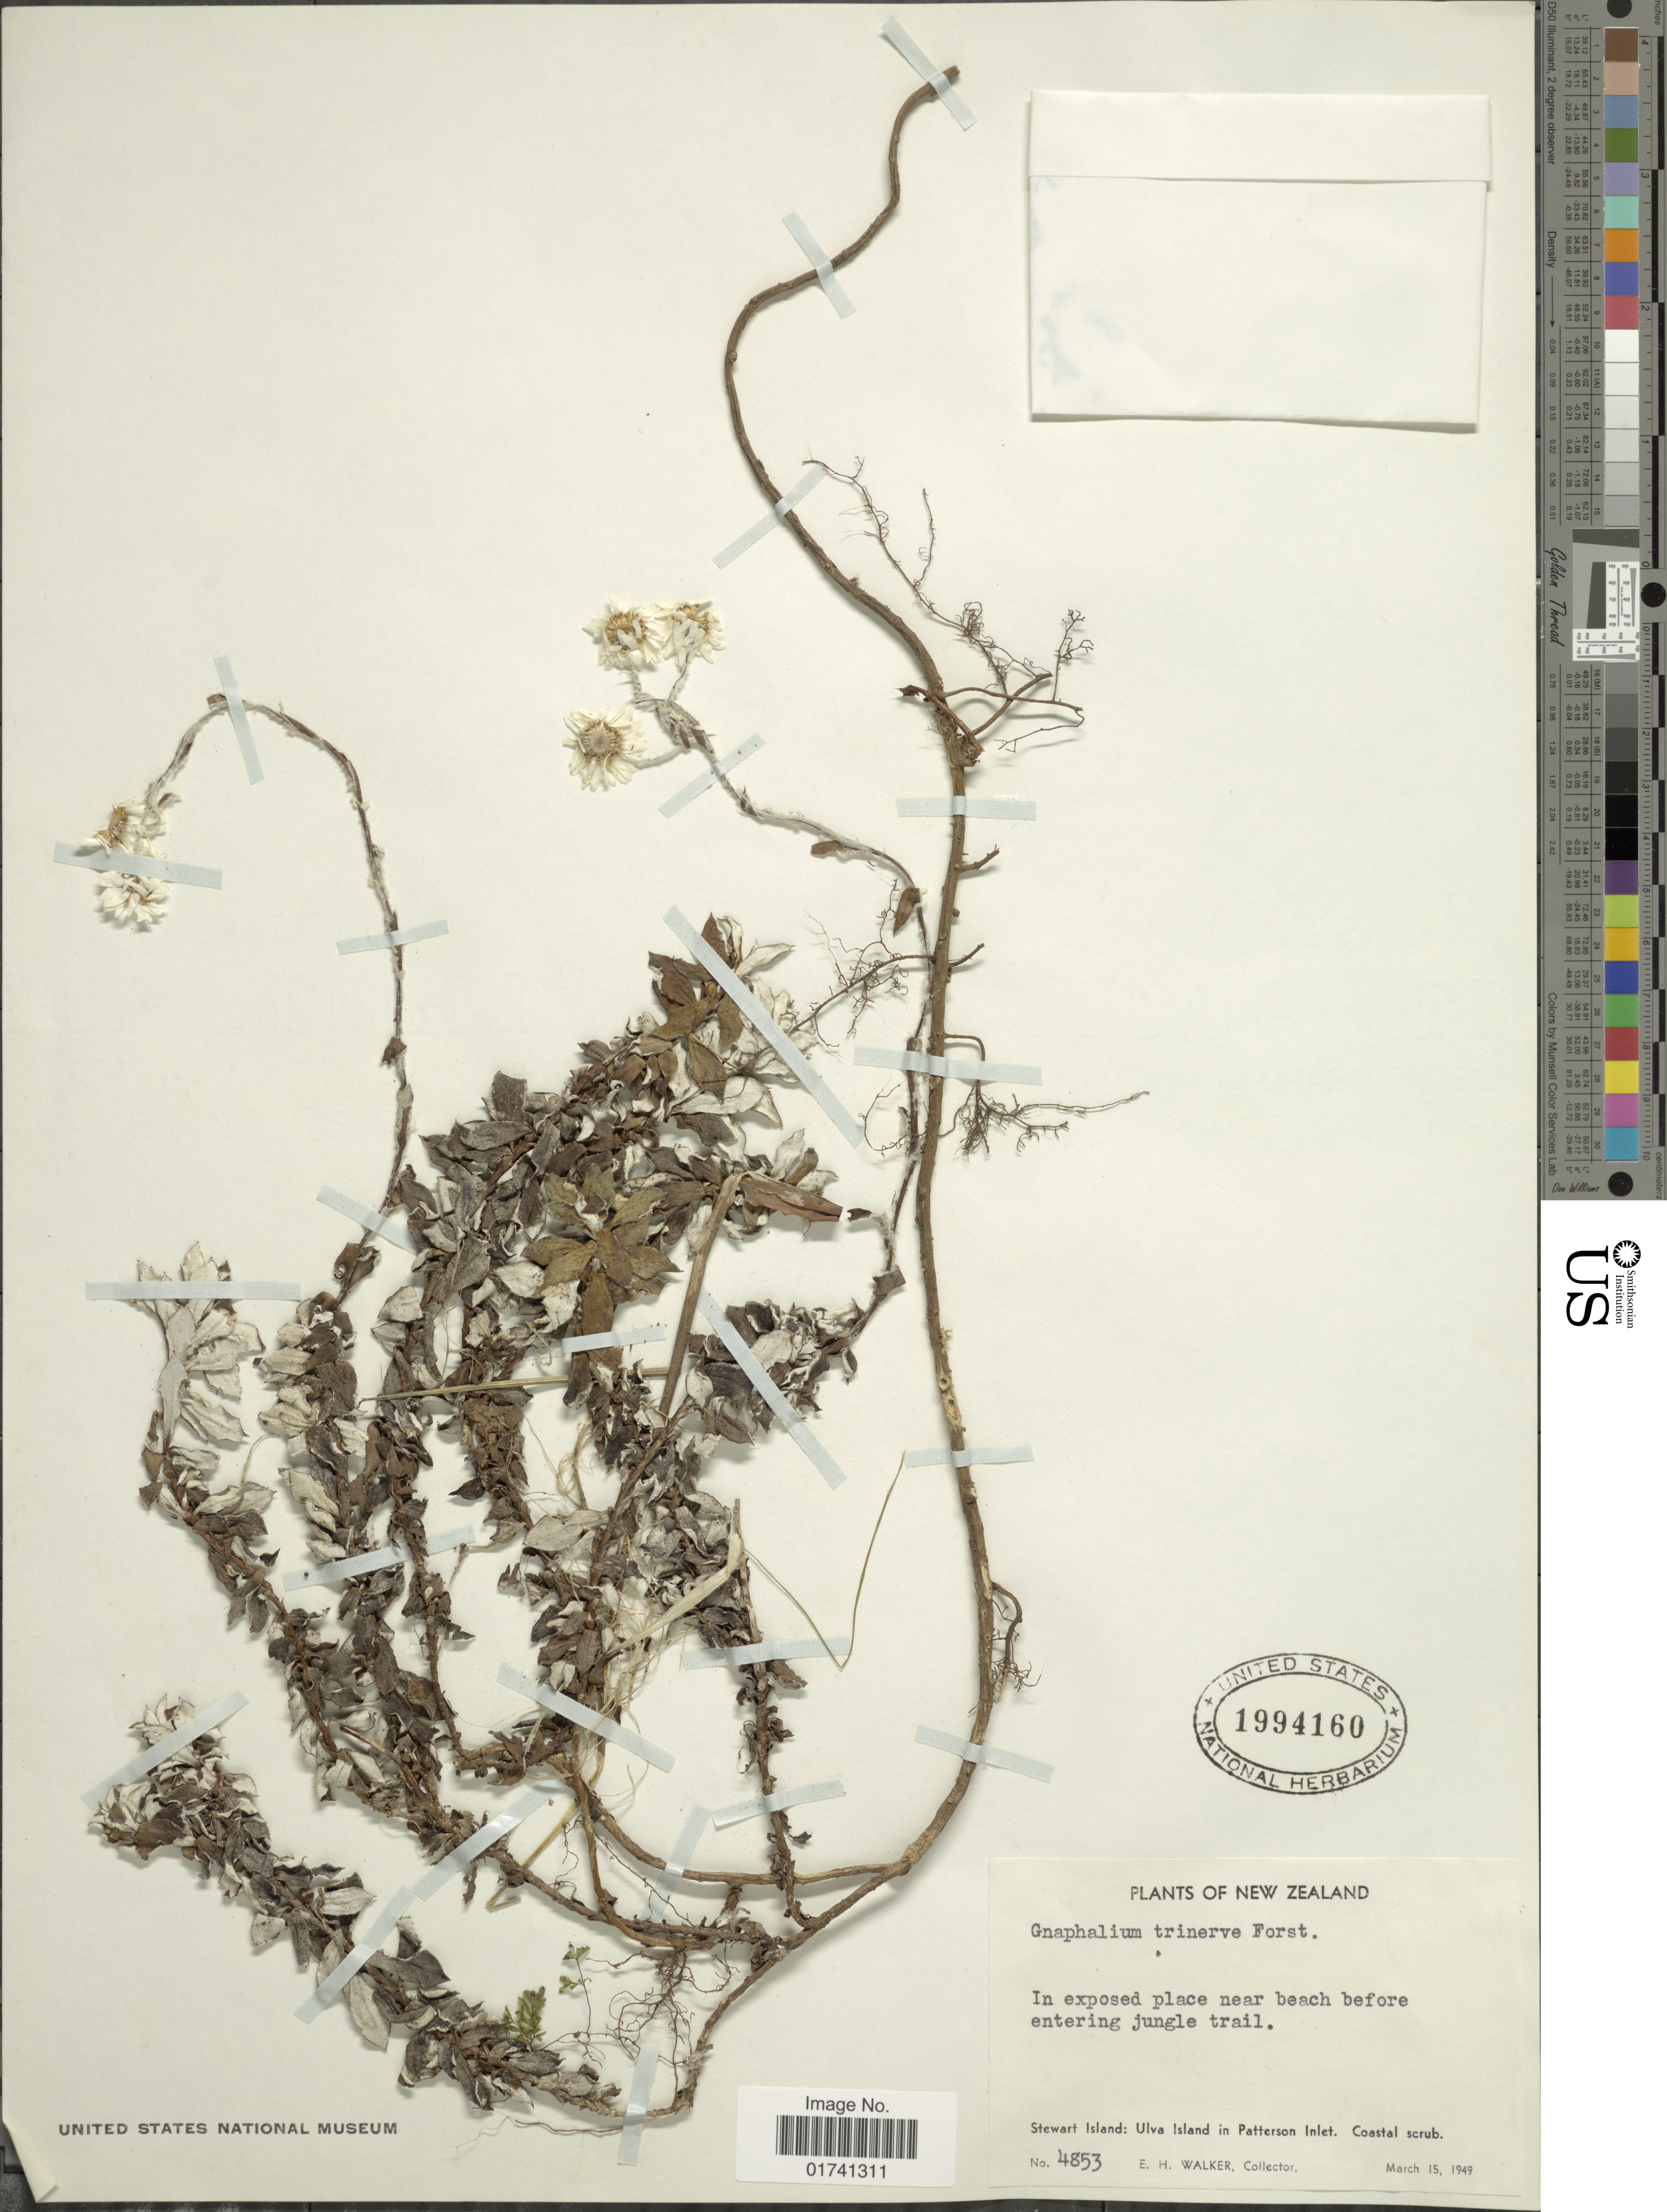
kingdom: Plantae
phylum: Tracheophyta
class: Magnoliopsida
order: Asterales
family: Asteraceae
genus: Anaphalioides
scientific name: Anaphalioides trinervis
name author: (G. Forst.) Anderb.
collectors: E. H. Walker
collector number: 4g53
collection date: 1949-03-15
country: New Zealand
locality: Stewart Island: Ulva Island in Patterson Inlet, in exposed place near beach before entering jungle trail.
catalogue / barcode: US 1994160